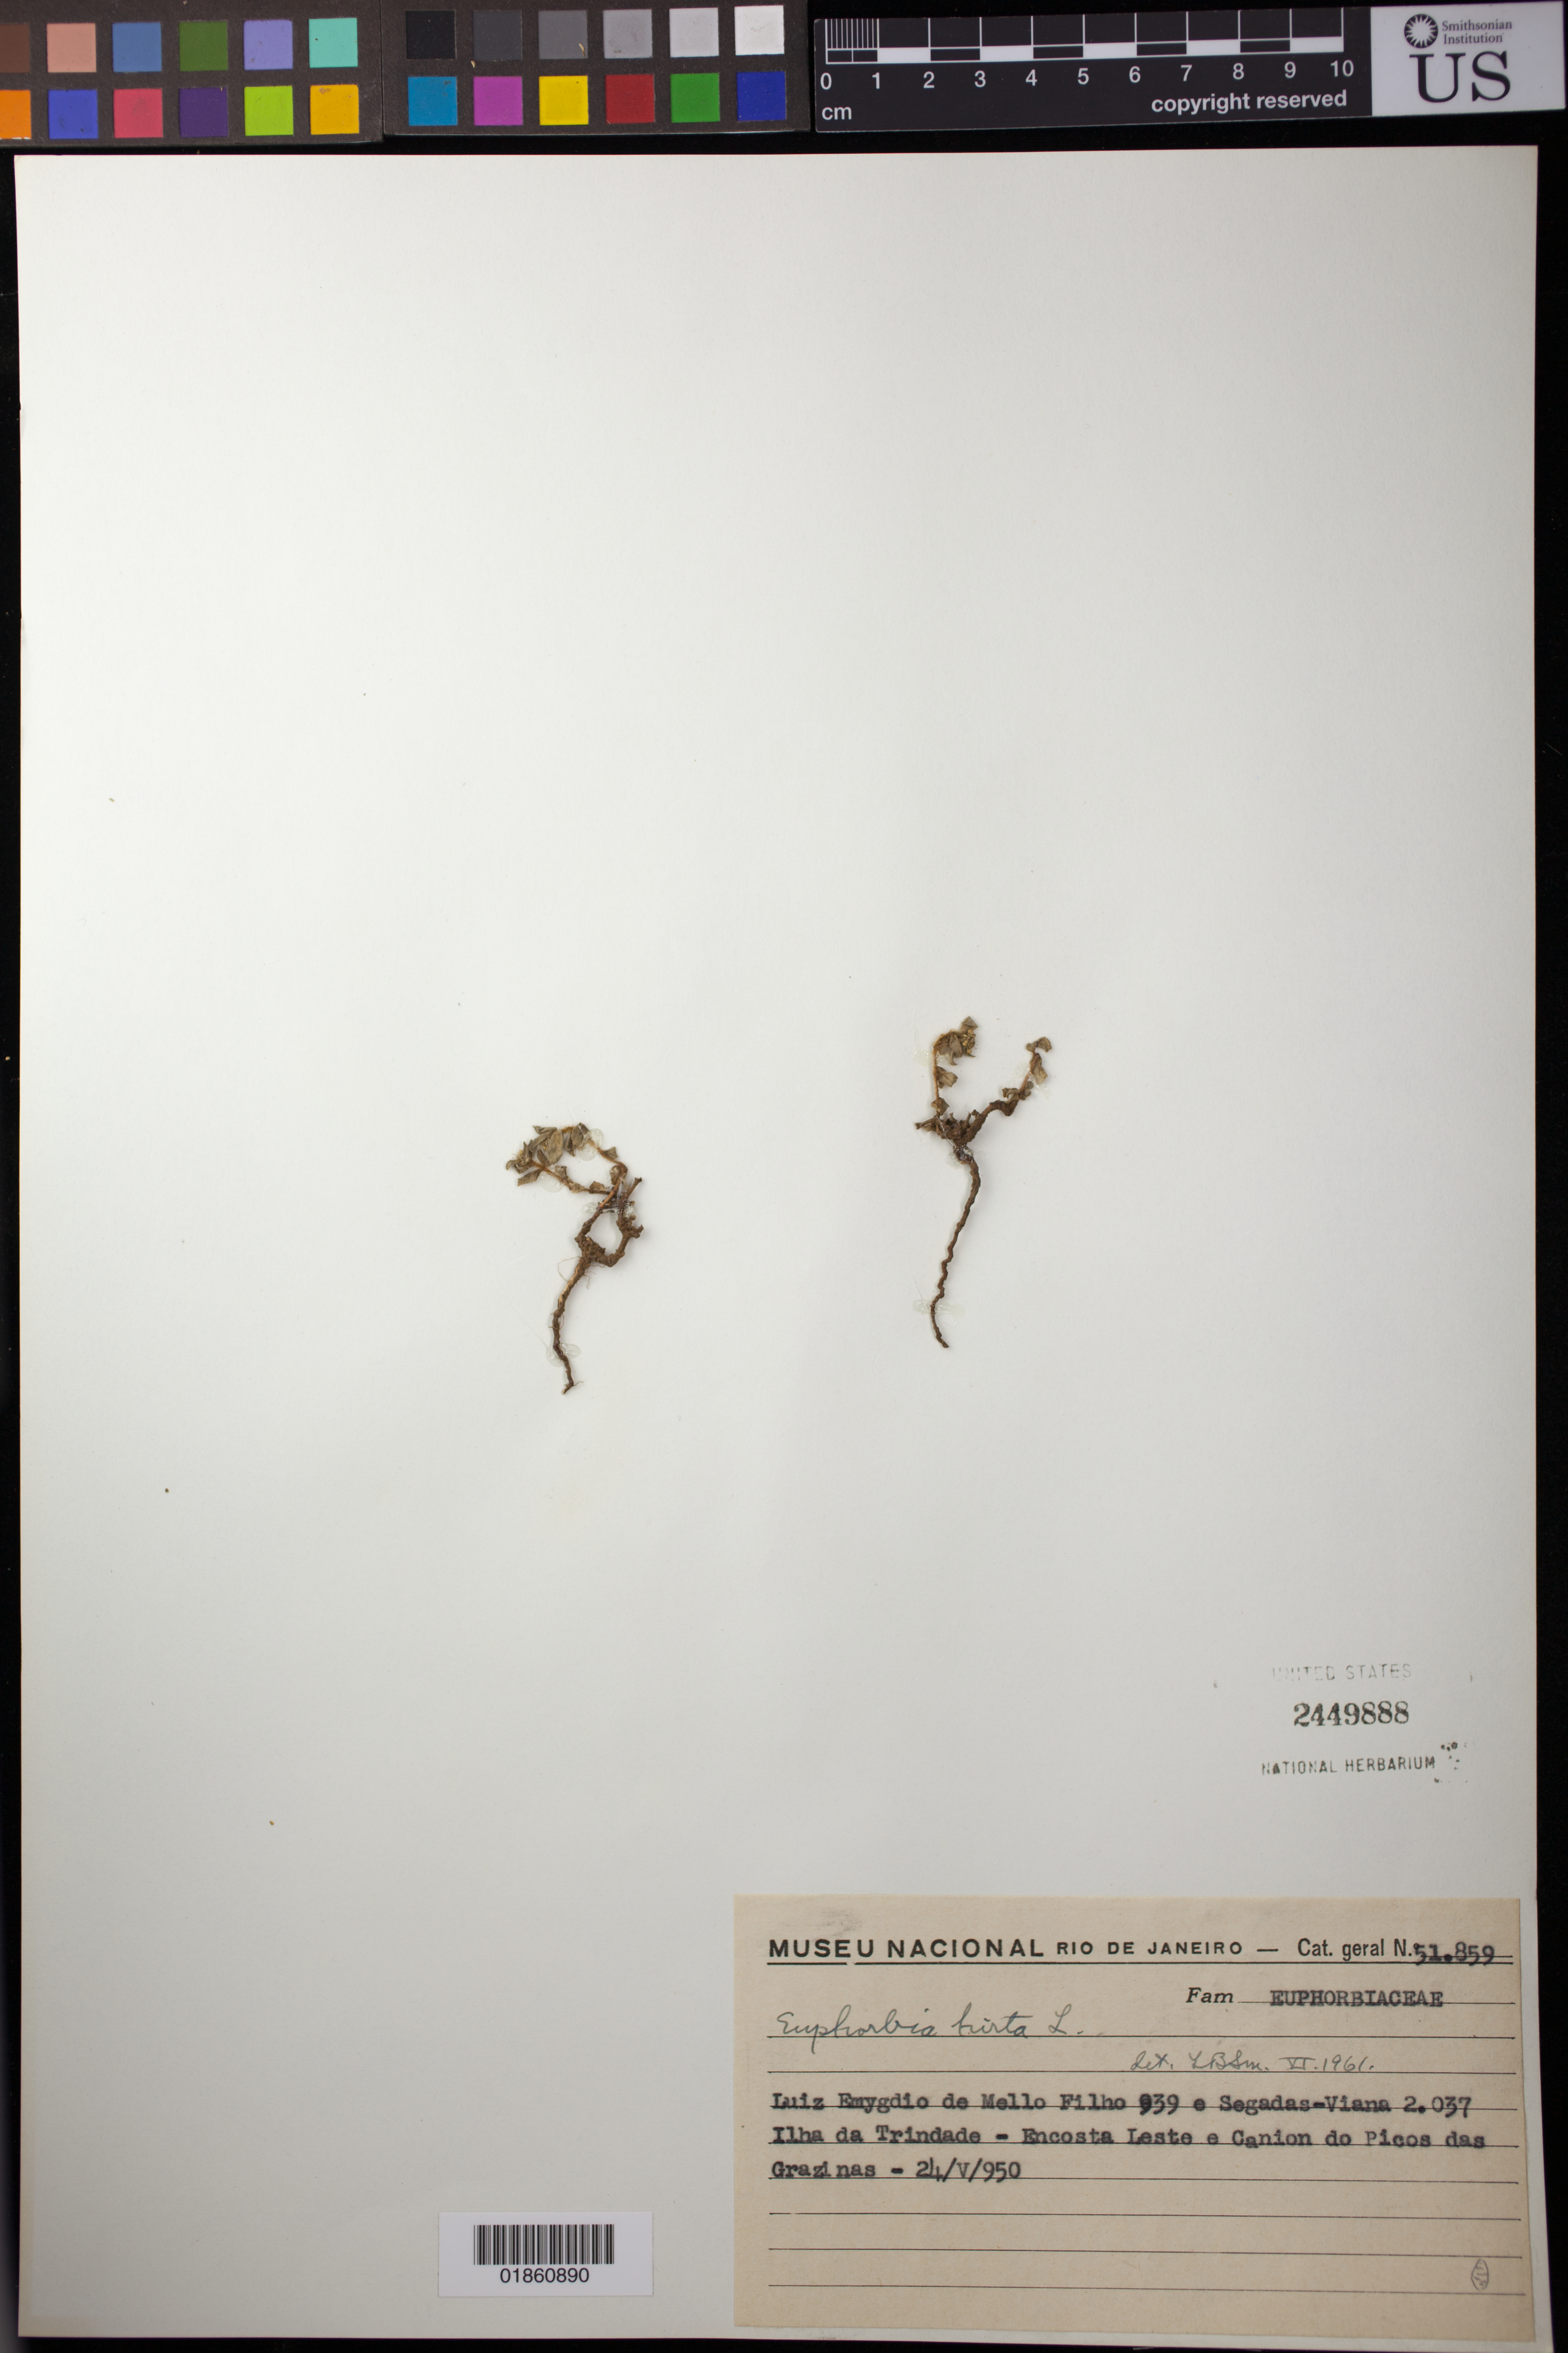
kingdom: Plantae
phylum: Tracheophyta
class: Magnoliopsida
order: Malpighiales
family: Euphorbiaceae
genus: Euphorbia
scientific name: Euphorbia hirta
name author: L.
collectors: L. Emygdio de Mello Filho & F. Segadas-Vianna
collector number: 939 & 2037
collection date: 1950-05-24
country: Trinidad and Tobago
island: Trinidad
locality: Ilha da Trindade - Encosta Leste e Canion do Picos das Grazinas.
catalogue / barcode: US 2449888